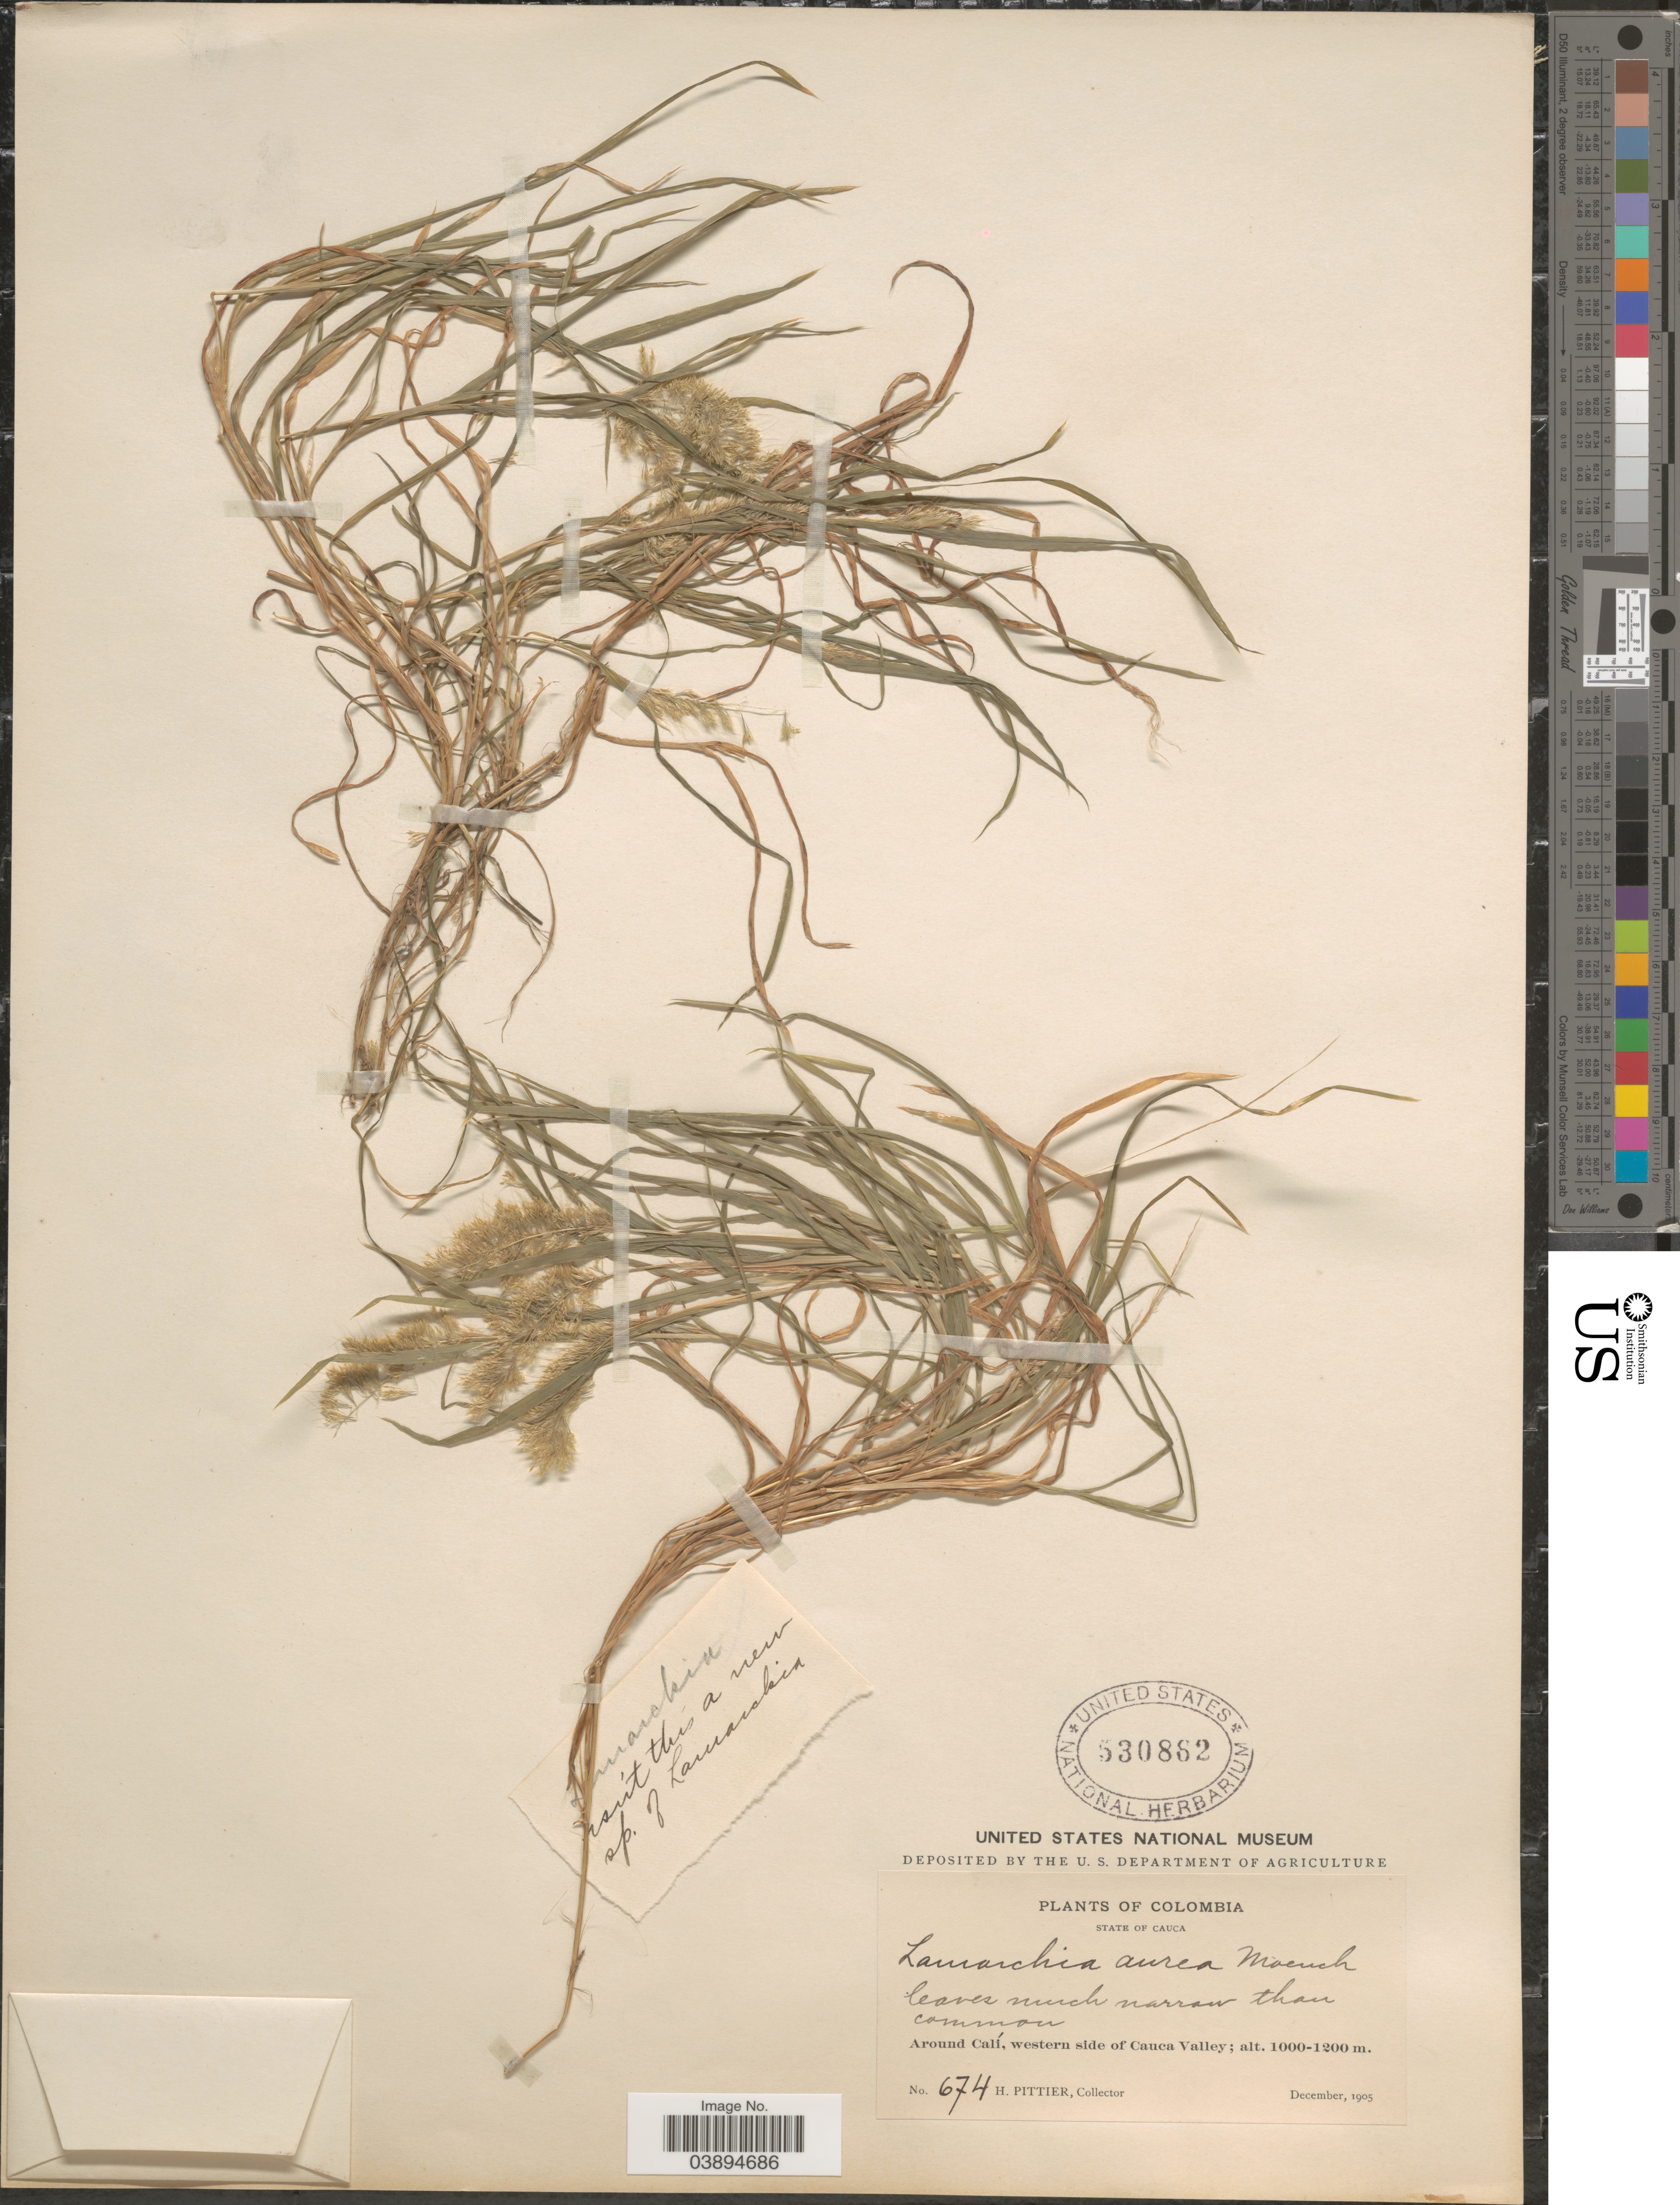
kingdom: Plantae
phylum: Tracheophyta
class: Liliopsida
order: Poales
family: Poaceae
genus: Lamarckia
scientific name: Lamarckia aurea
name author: (L.) Moench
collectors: H. F. Pittier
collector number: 674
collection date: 1905-12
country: Colombia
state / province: Cauca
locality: Around Calí, western side of Cauca Valley.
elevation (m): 1000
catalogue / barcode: US 530862